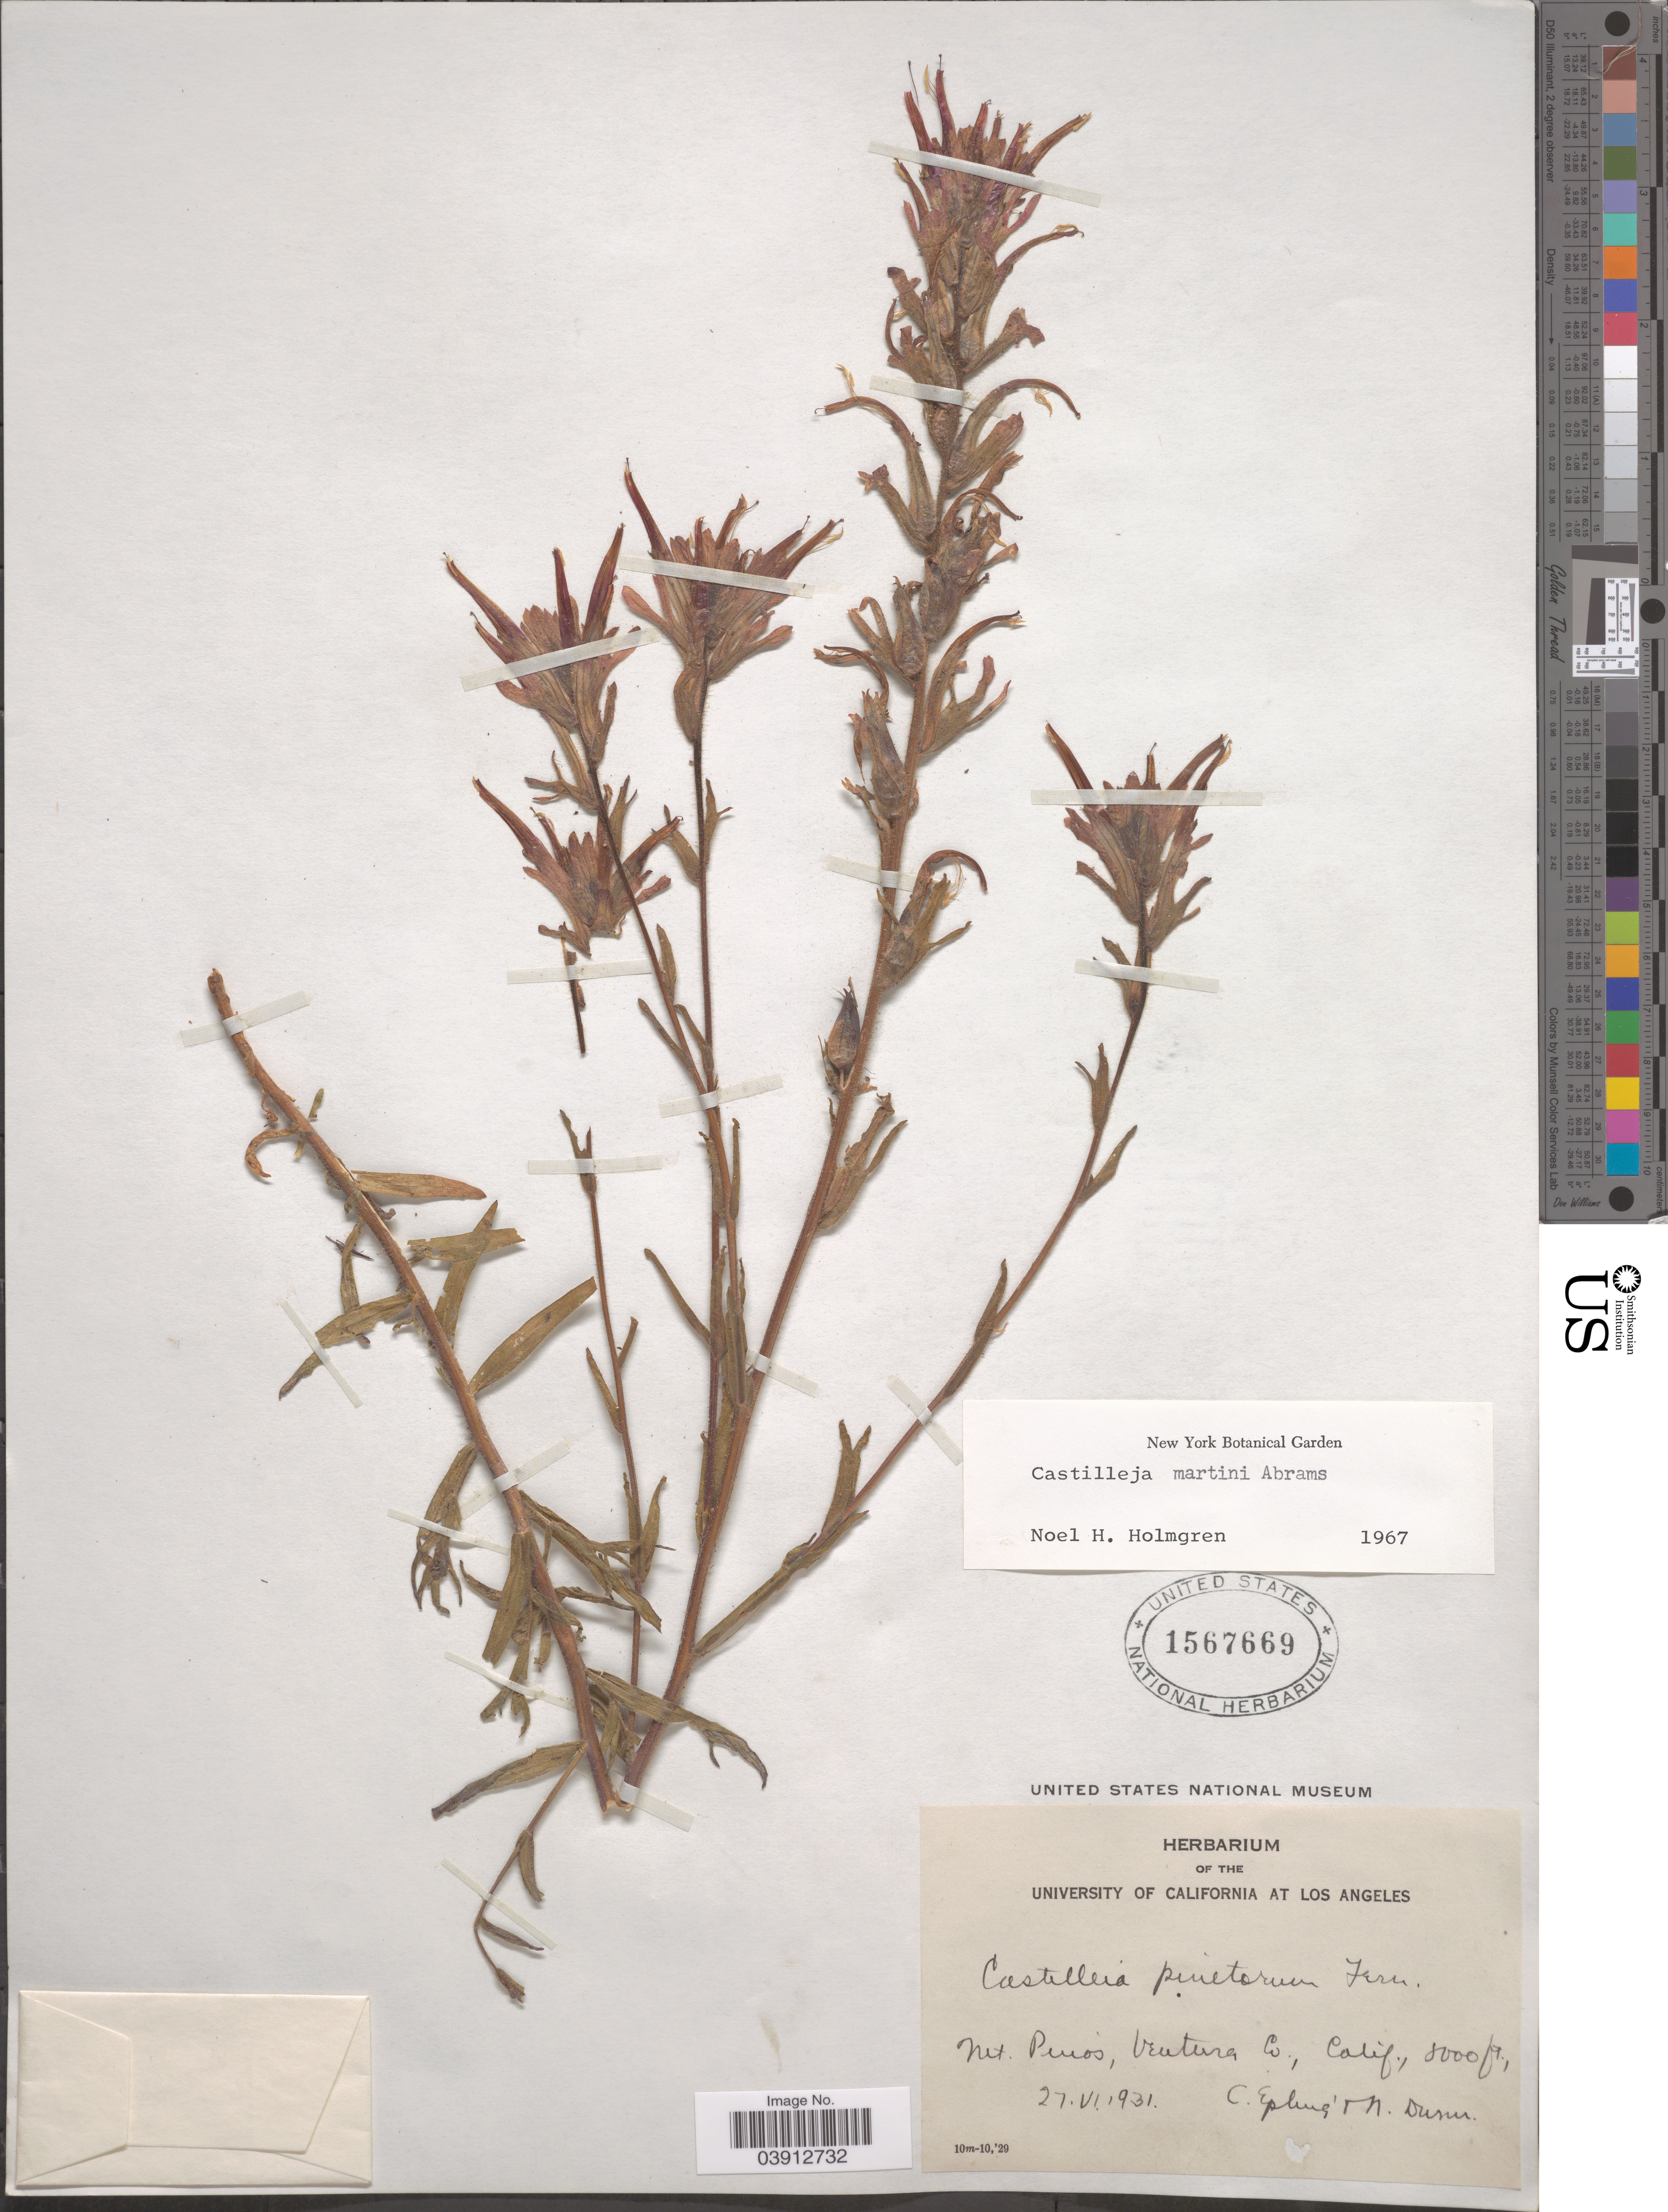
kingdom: Plantae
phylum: Tracheophyta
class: Magnoliopsida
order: Lamiales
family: Orobanchaceae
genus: Castilleja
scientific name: Castilleja martinii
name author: Abrams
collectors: C. C. Epling & N. Dunn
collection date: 1931-06-27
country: United States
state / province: California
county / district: Ventura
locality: Mt. Pinis, Ventura Co.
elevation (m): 2438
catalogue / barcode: US 1567669